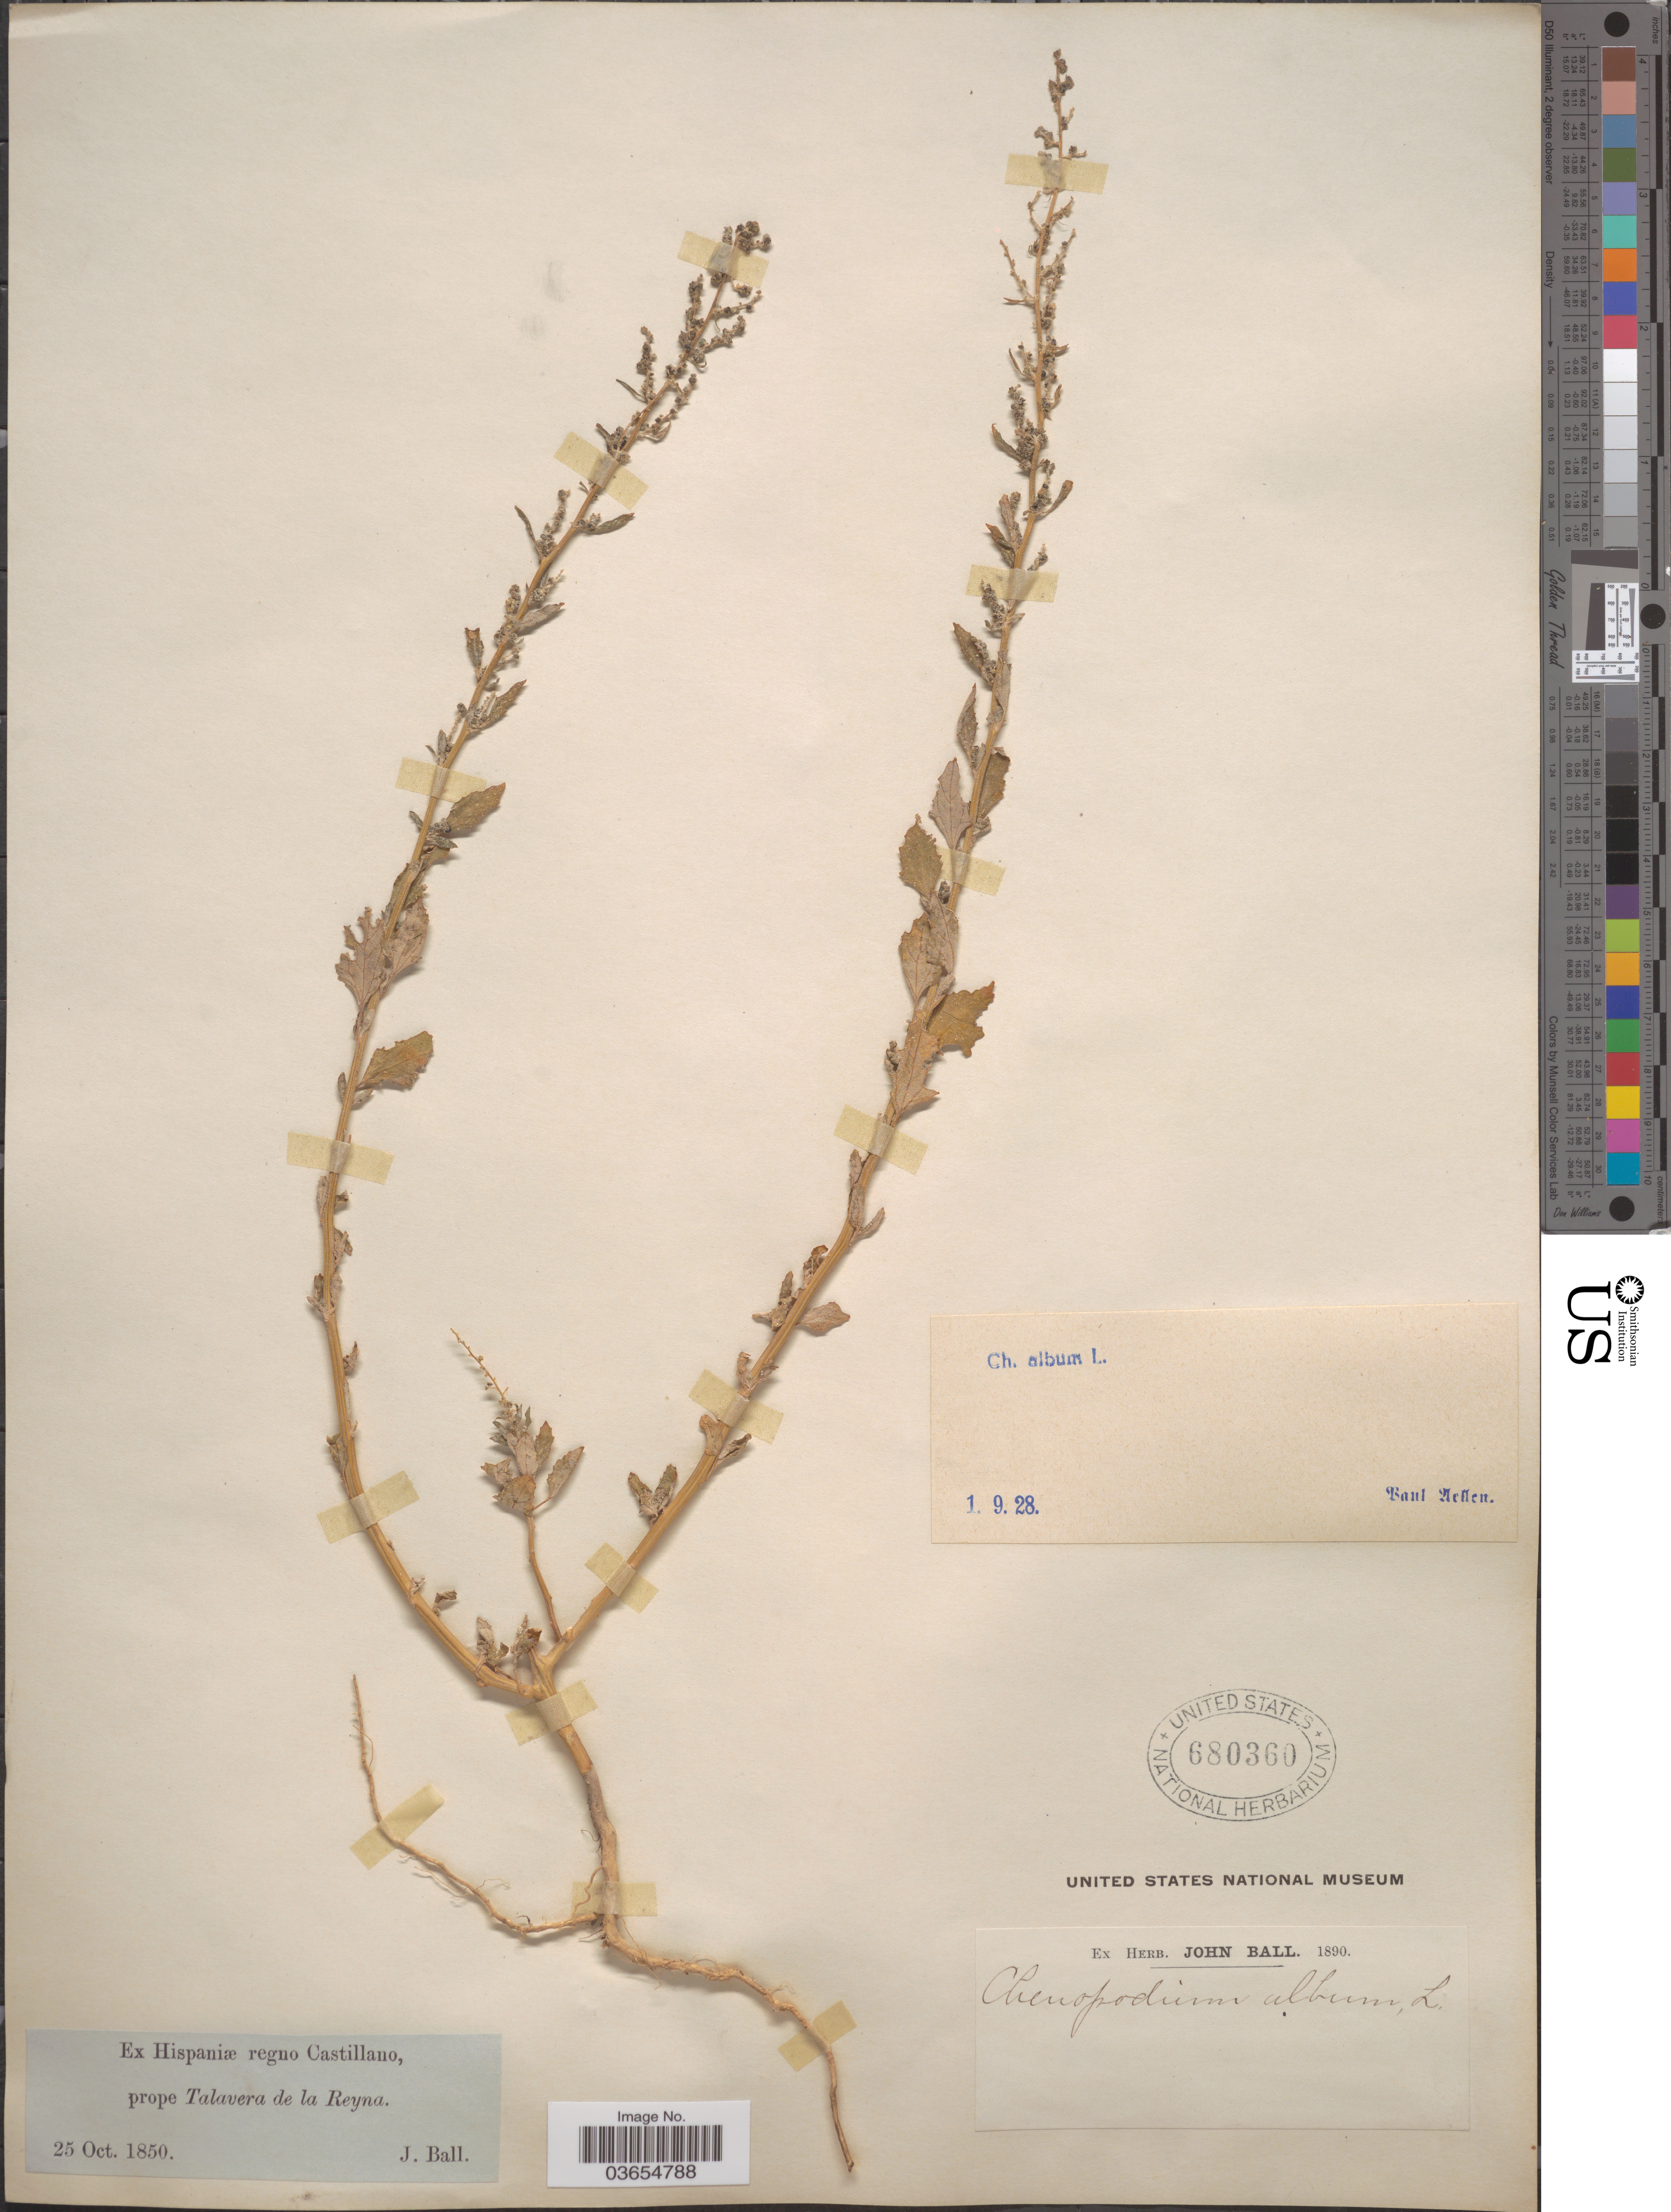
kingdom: Plantae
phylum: Tracheophyta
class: Magnoliopsida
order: Caryophyllales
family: Amaranthaceae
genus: Chenopodium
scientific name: Chenopodium album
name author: L.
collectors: J. Ball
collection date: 1850-10-25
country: Spain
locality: Prope Talavera de la Reyna.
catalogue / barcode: US 680360